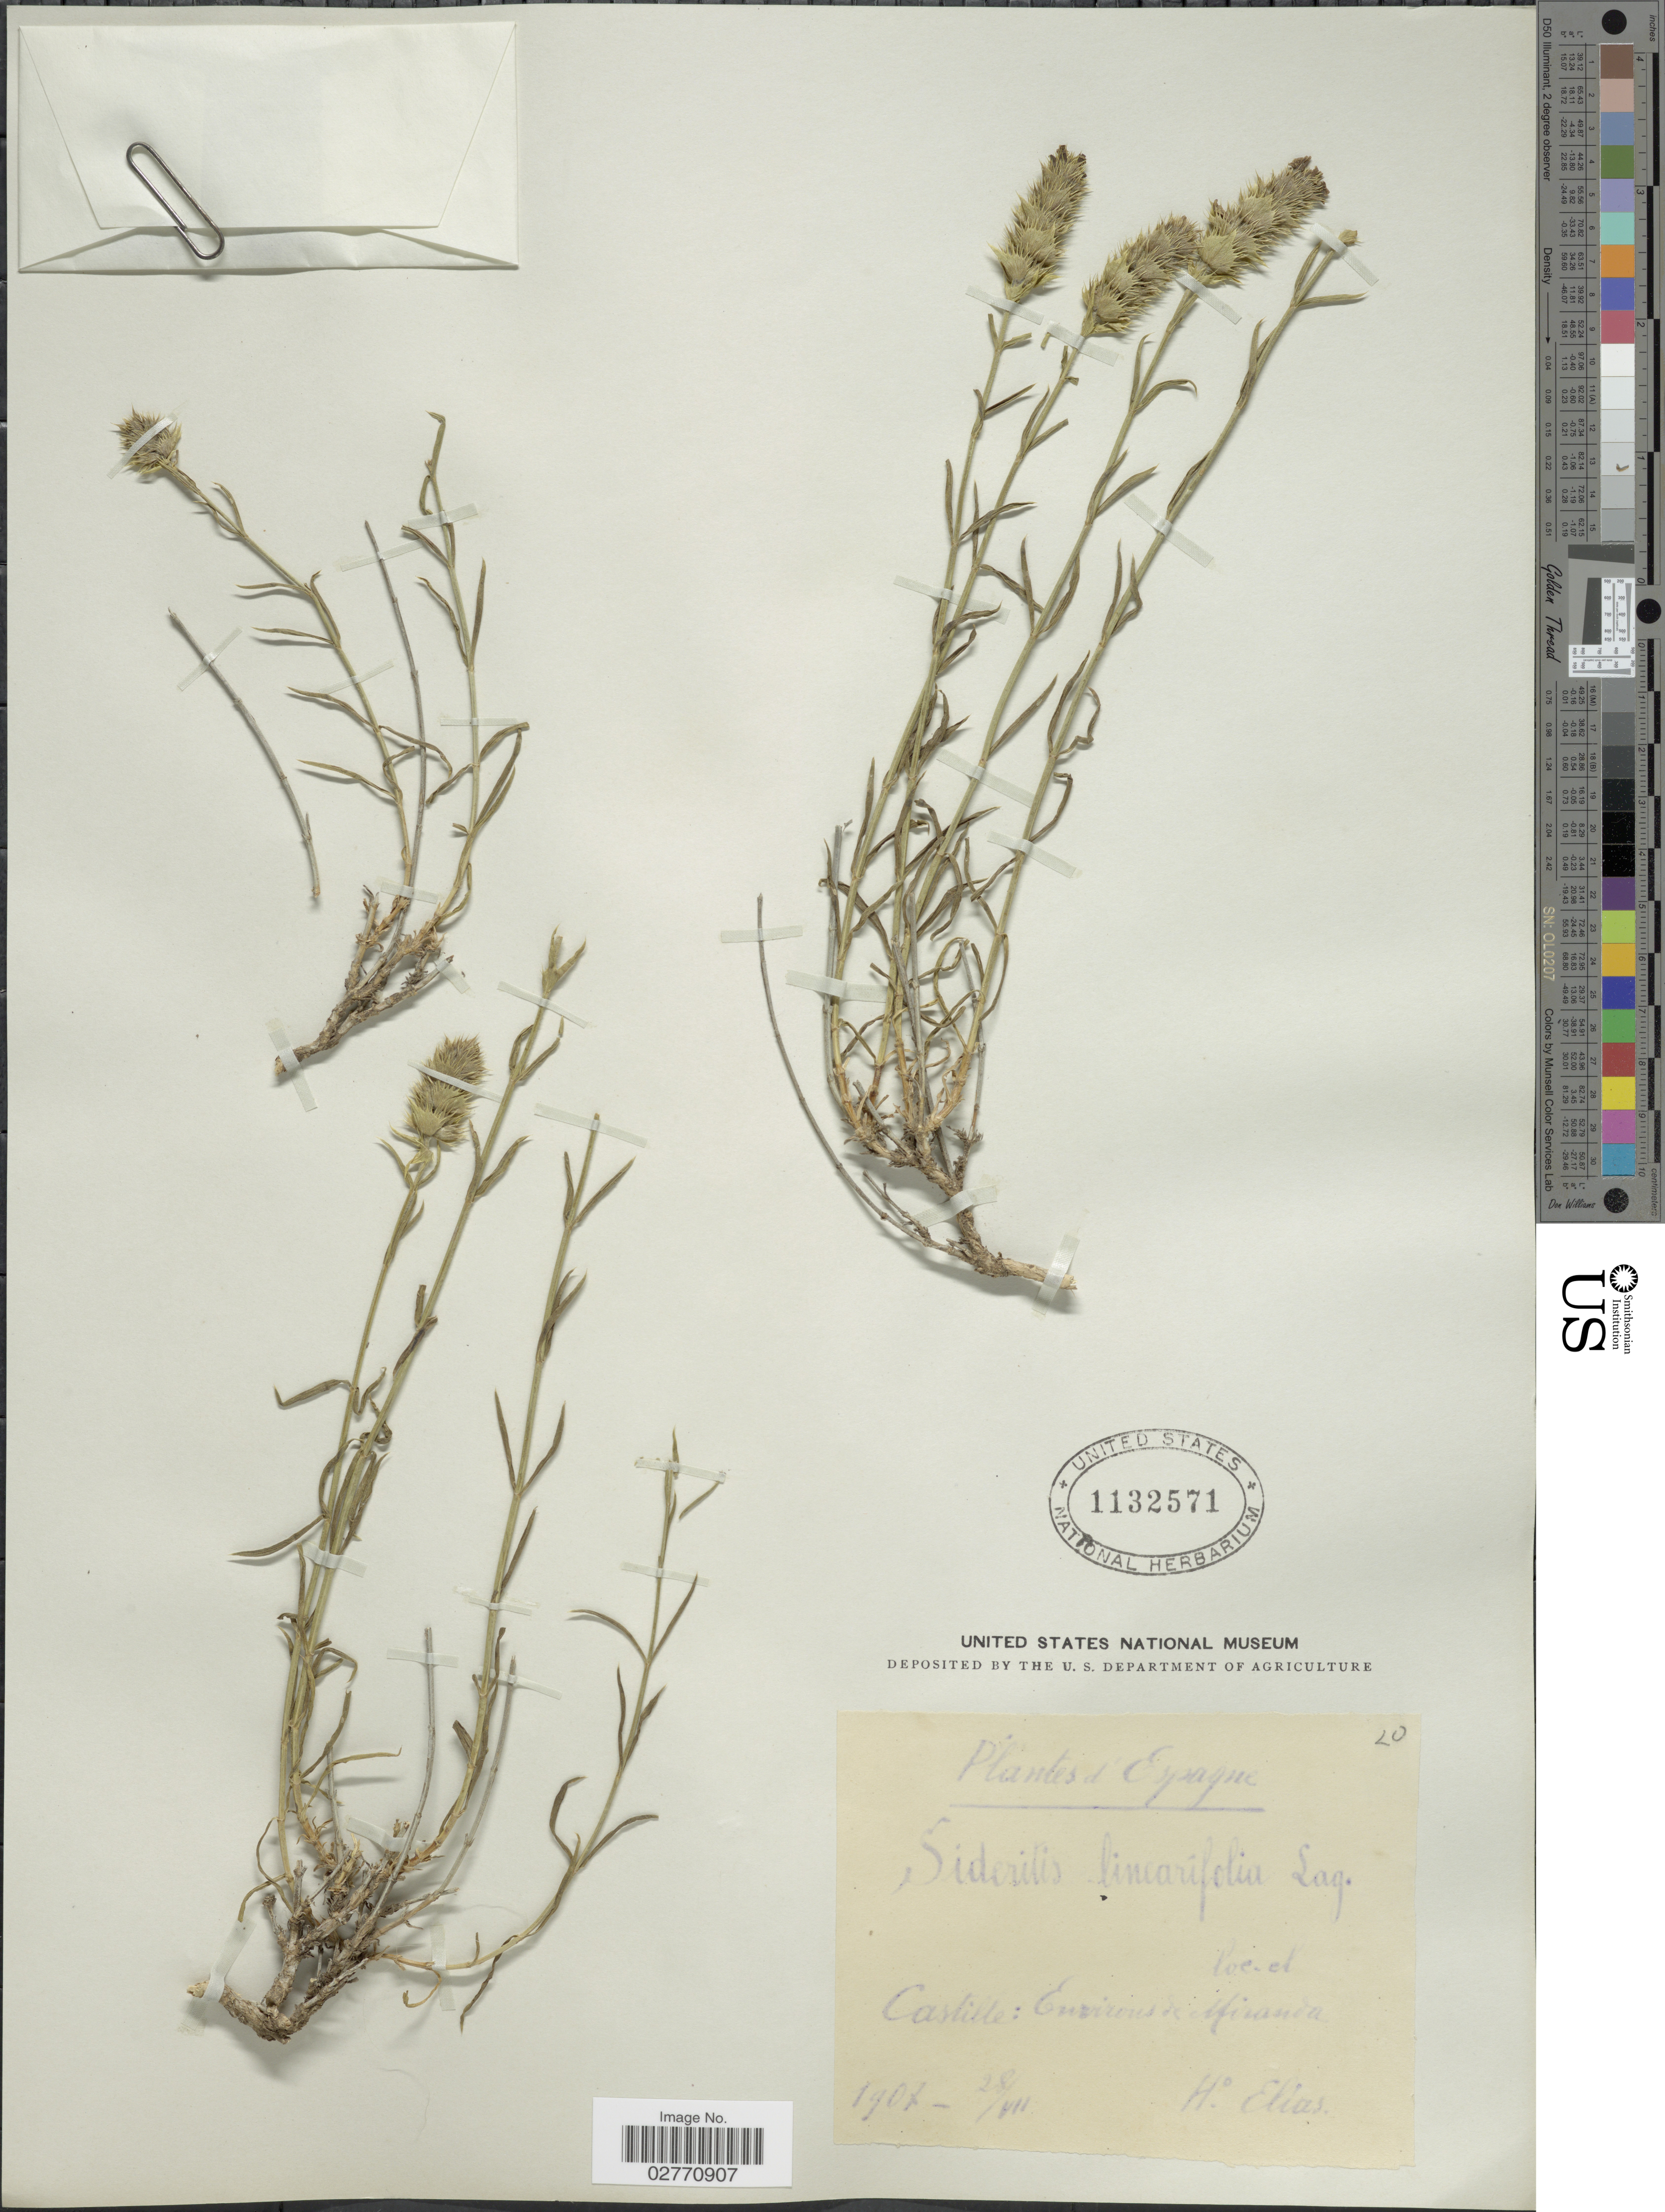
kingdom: Plantae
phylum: Tracheophyta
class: Magnoliopsida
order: Lamiales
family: Lamiaceae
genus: Sideritis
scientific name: Sideritis linearifolia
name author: Lam.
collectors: H. Elias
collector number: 20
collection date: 1907-07-28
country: Spain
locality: D'Espagne. Castille: Environs de Miranda.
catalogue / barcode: US 1132571